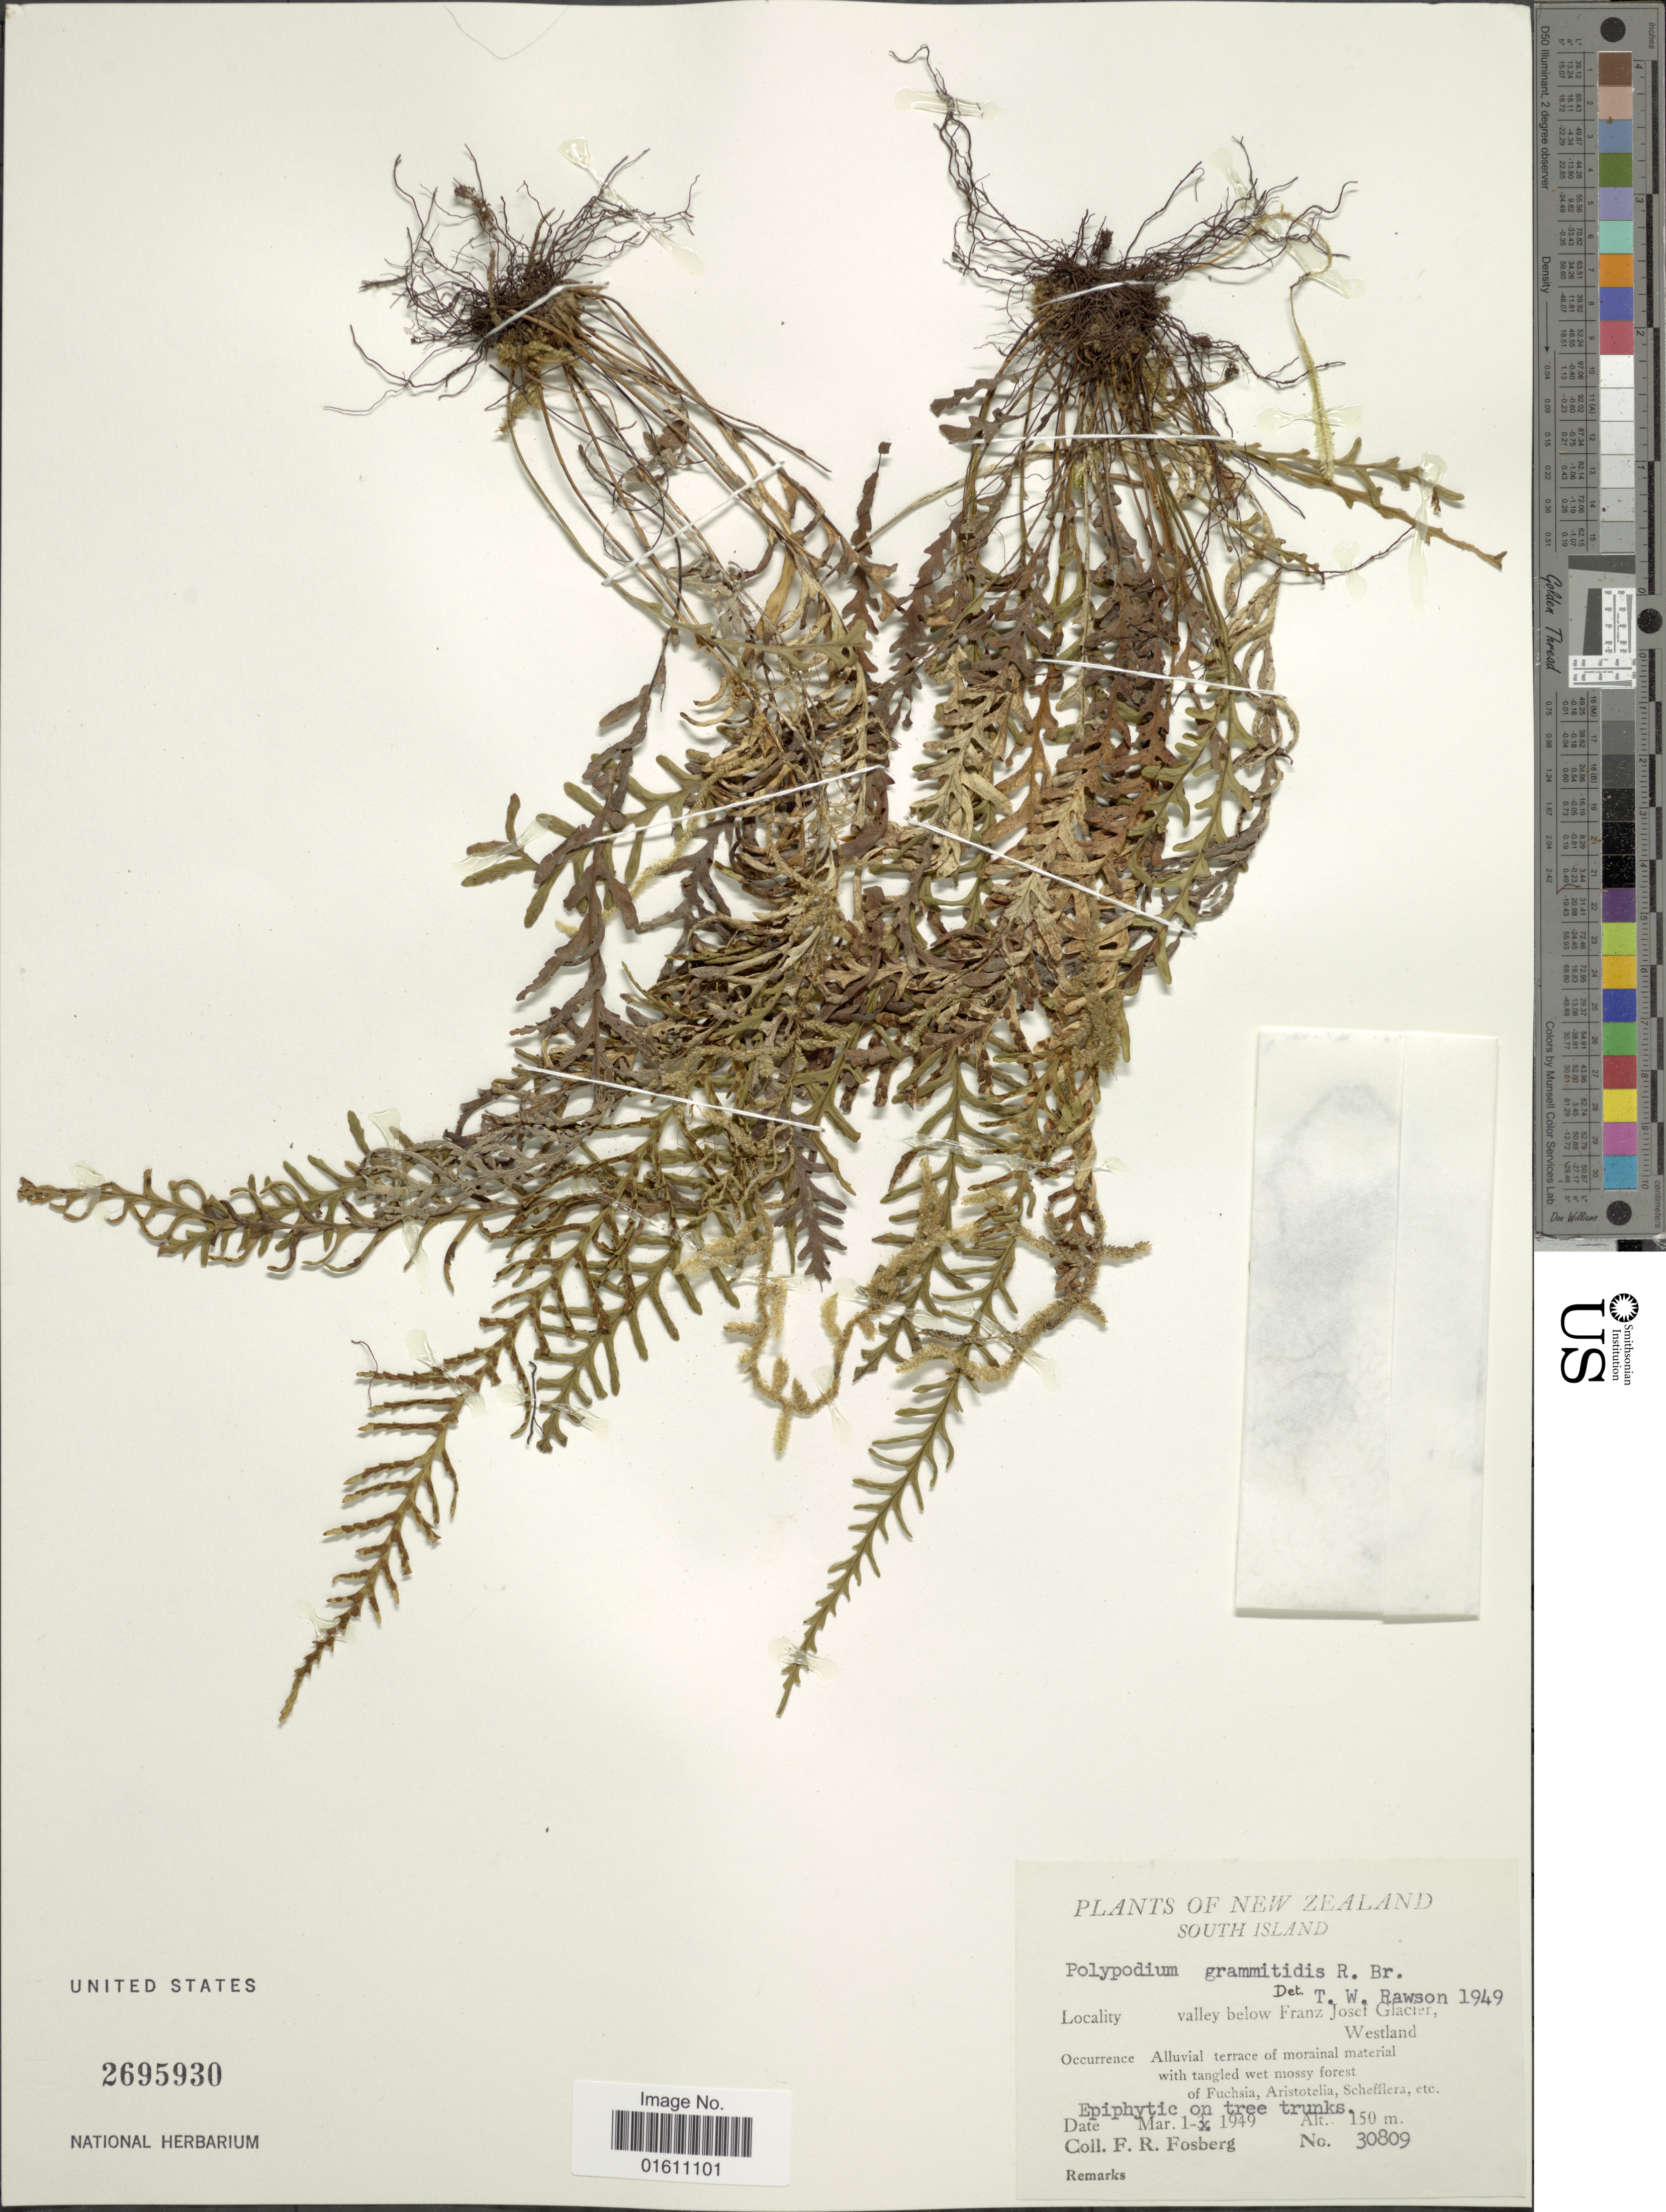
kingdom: Plantae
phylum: Tracheophyta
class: Polypodiopsida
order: Polypodiales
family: Polypodiaceae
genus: Notogrammitis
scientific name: Notogrammitis heterophylla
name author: (Labill.) Parris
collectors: F. R. Fosberg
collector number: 30809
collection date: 1949-03-01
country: New Zealand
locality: New Zealand, South Island, valley below Franz Joset Glacier, Westland.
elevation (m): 150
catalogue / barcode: US 2695930